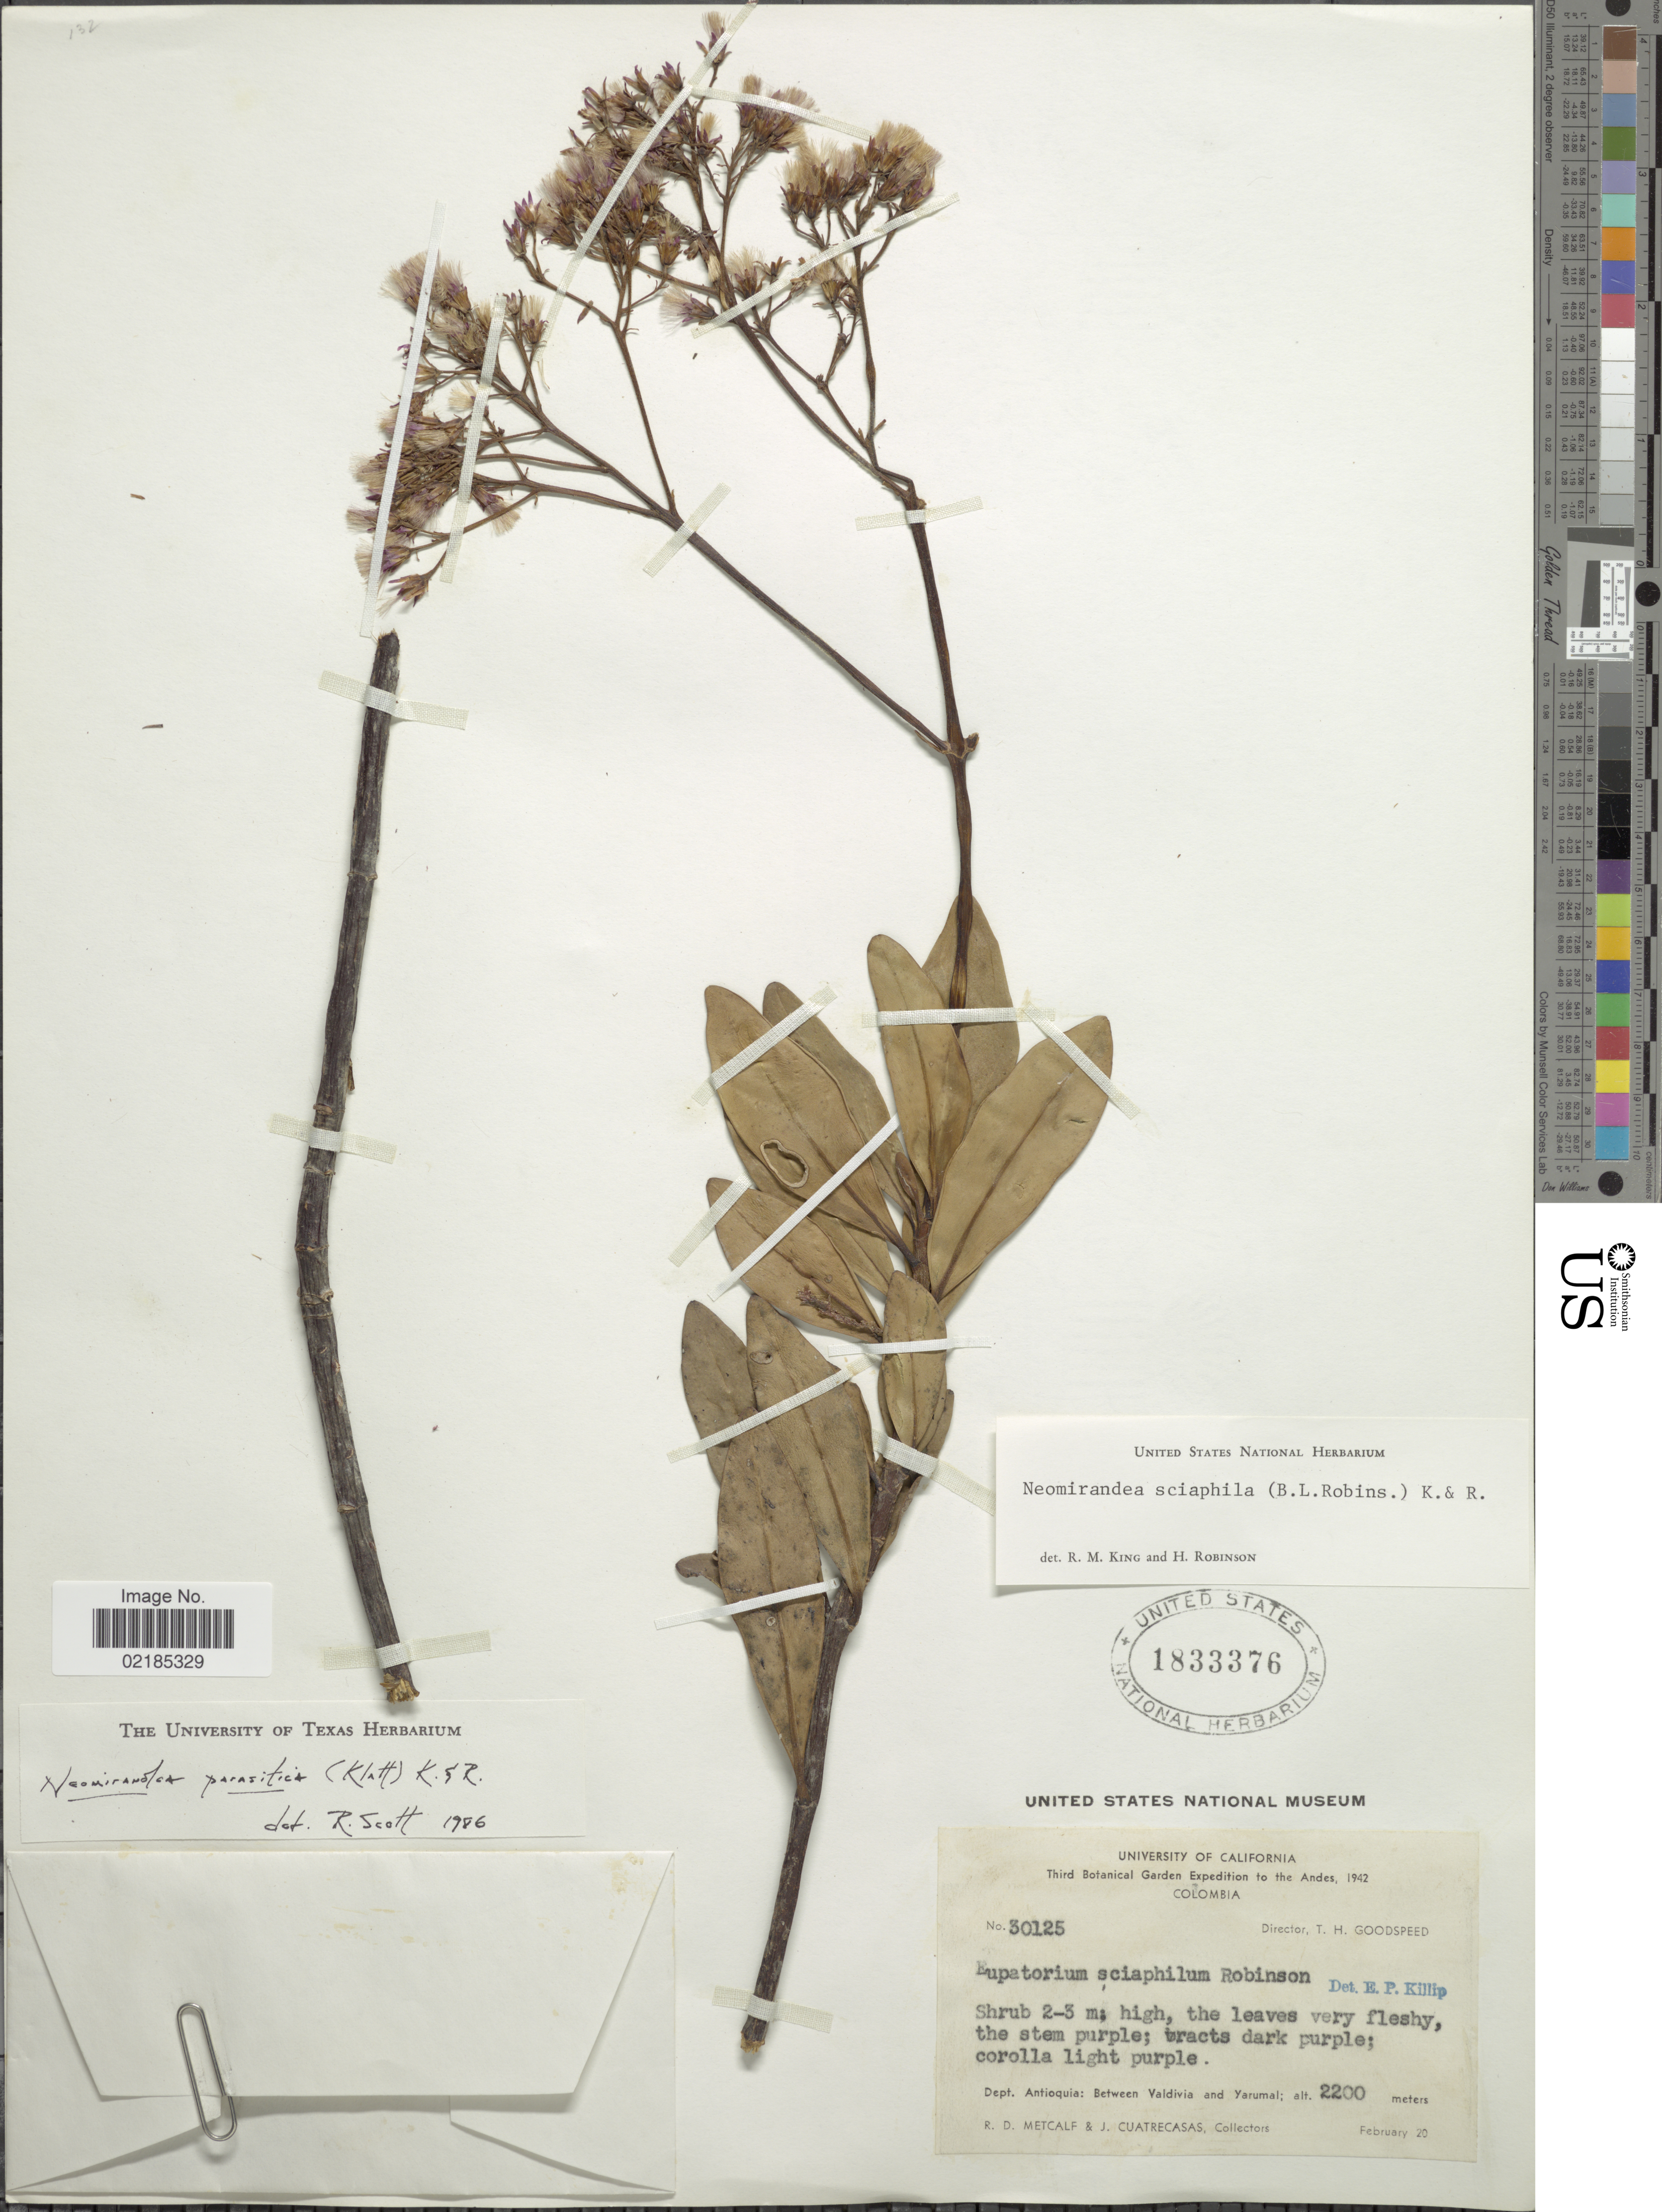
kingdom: Plantae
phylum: Tracheophyta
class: Magnoliopsida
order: Asterales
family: Asteraceae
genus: Neomirandea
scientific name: Neomirandea sciaphila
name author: (B.L. Rob.) R.M. King & H. Rob.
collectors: R. D. Metcalf & J. Cuatrecasas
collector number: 30125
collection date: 1942-02-20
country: Colombia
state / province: Antioquia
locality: Between Valdivia and Yarumal. Andes.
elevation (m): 2200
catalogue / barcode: US 1833376